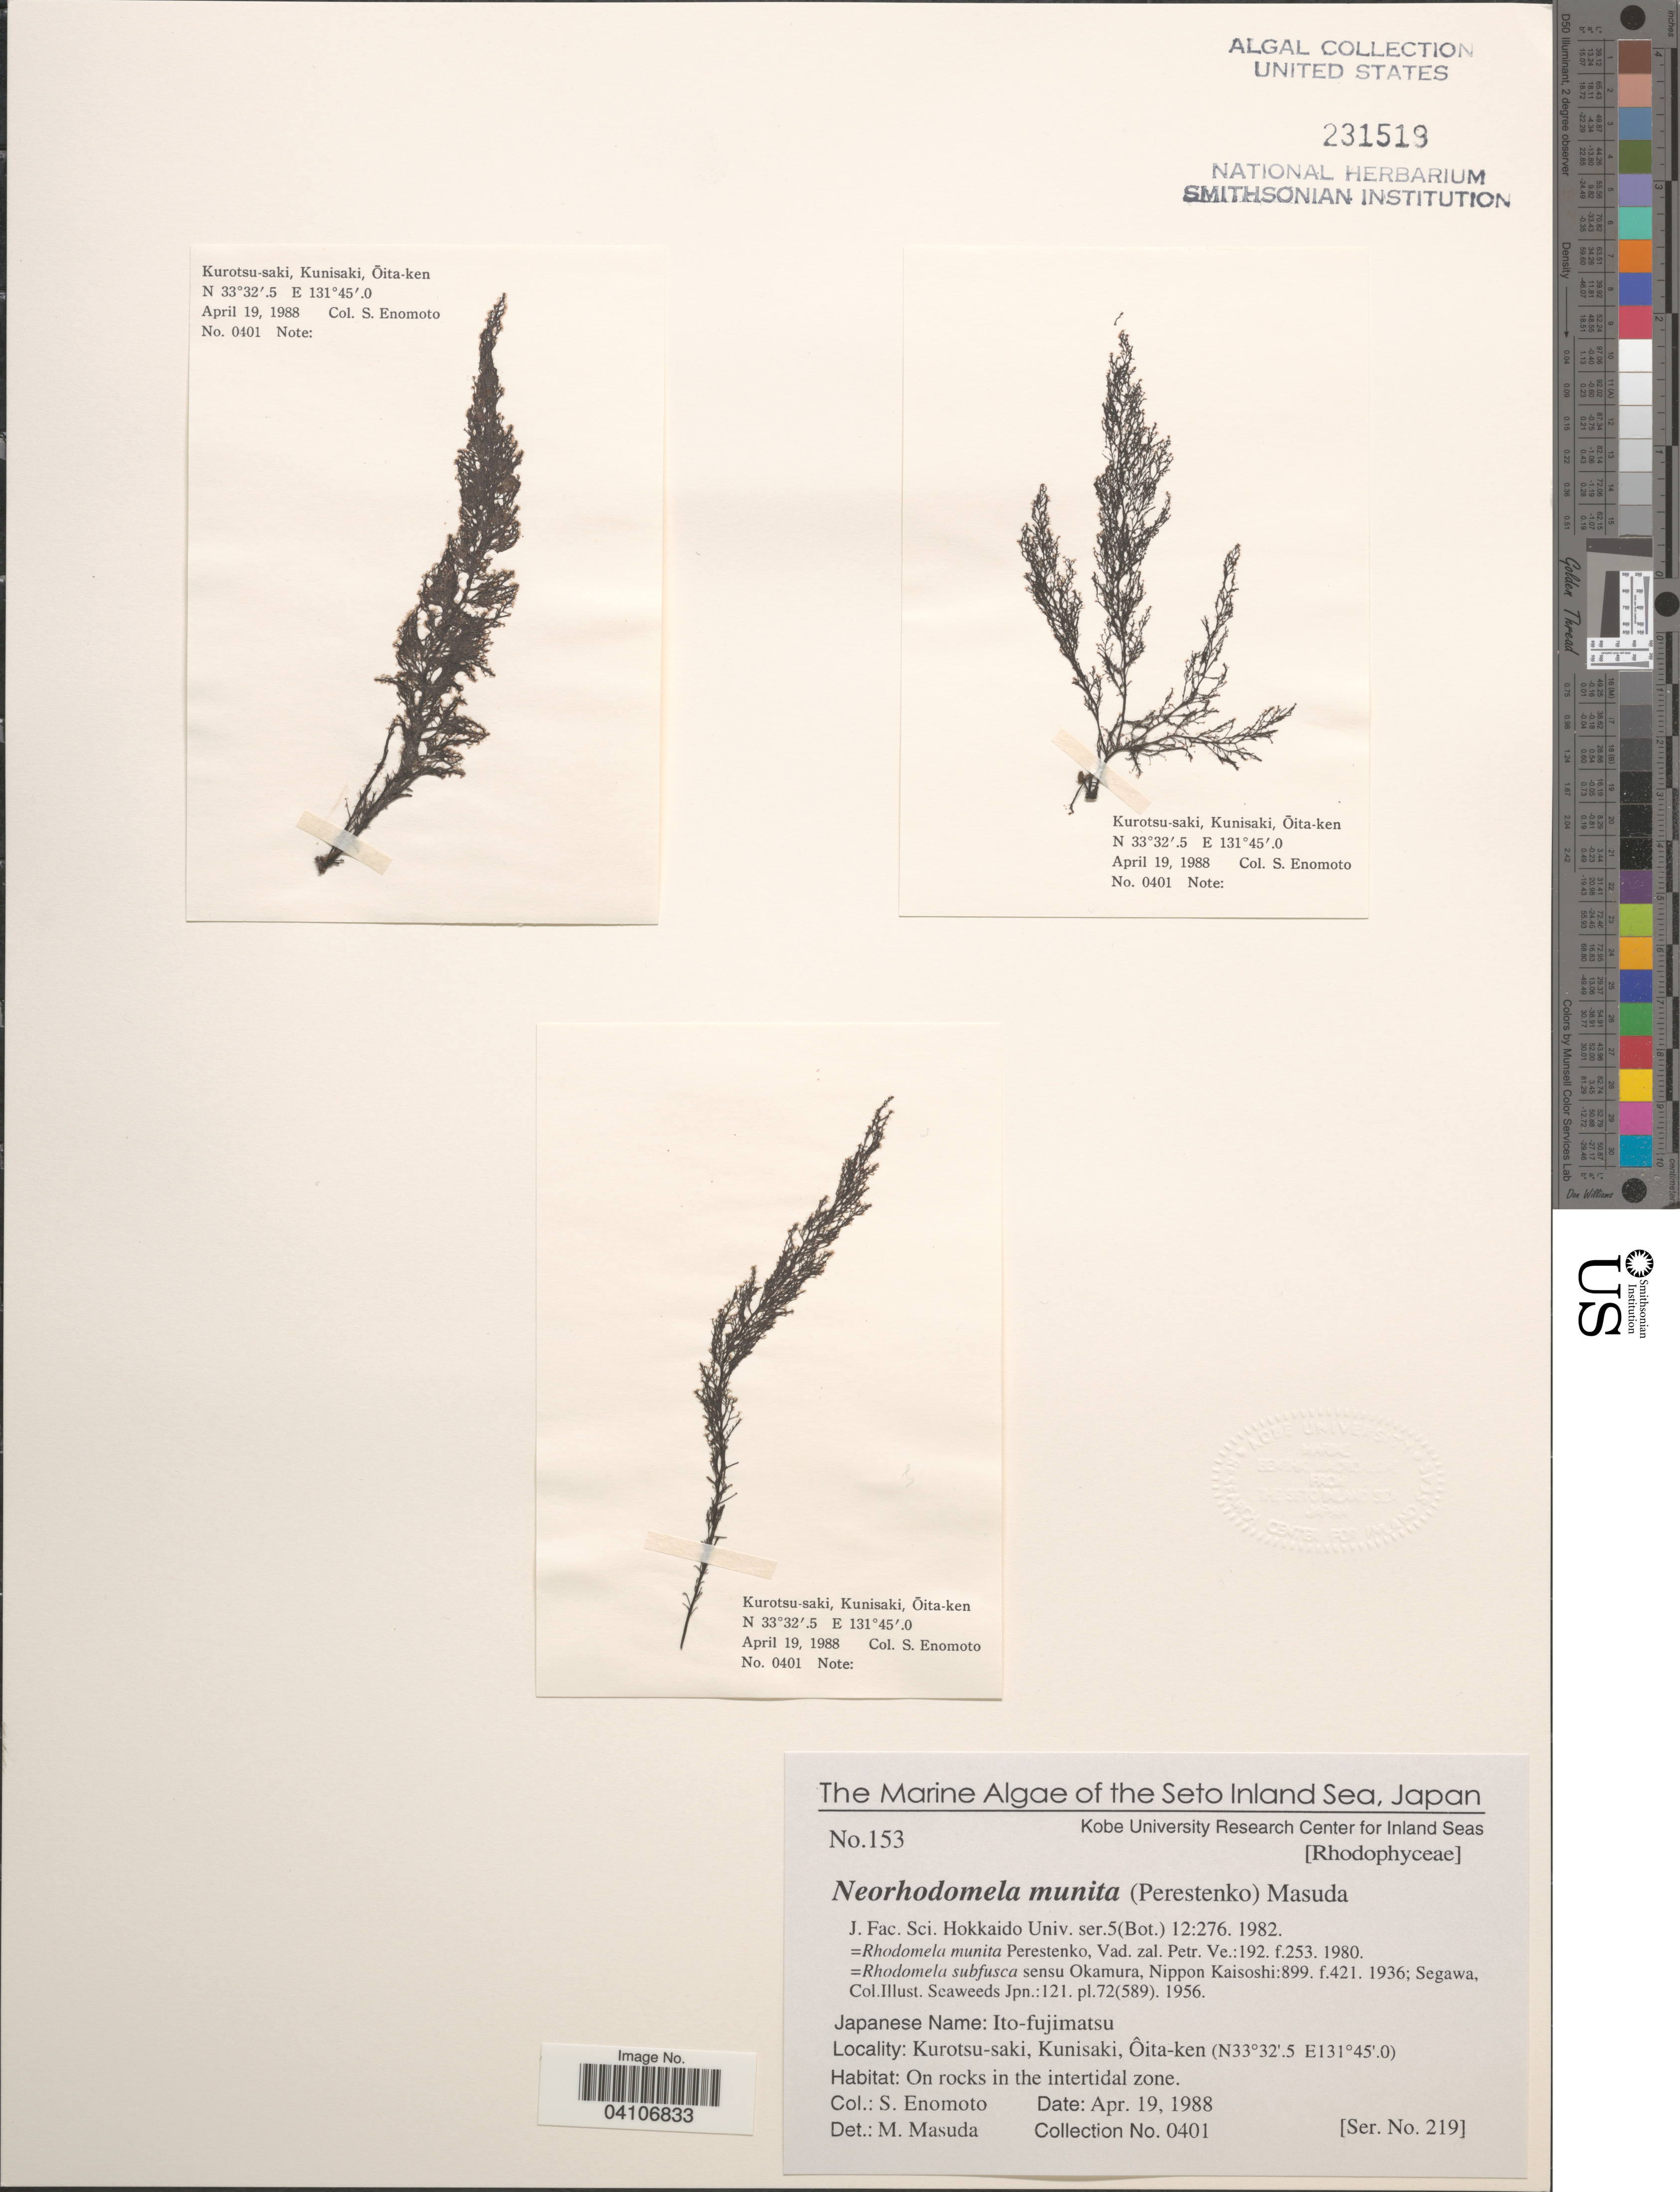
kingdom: Plantae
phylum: Rhodophyta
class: Florideophyceae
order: Ceramiales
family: Rhodomelaceae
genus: Neorhodomela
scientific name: Neorhodomela munita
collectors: S. Enomoto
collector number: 0401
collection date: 1988-04-19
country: Japan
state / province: Oita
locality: The Seto Inland Sea. Kurotsu-saki, Kunisaki, Ôita-ken. On rocks in the intertidal zone.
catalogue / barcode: US 231519